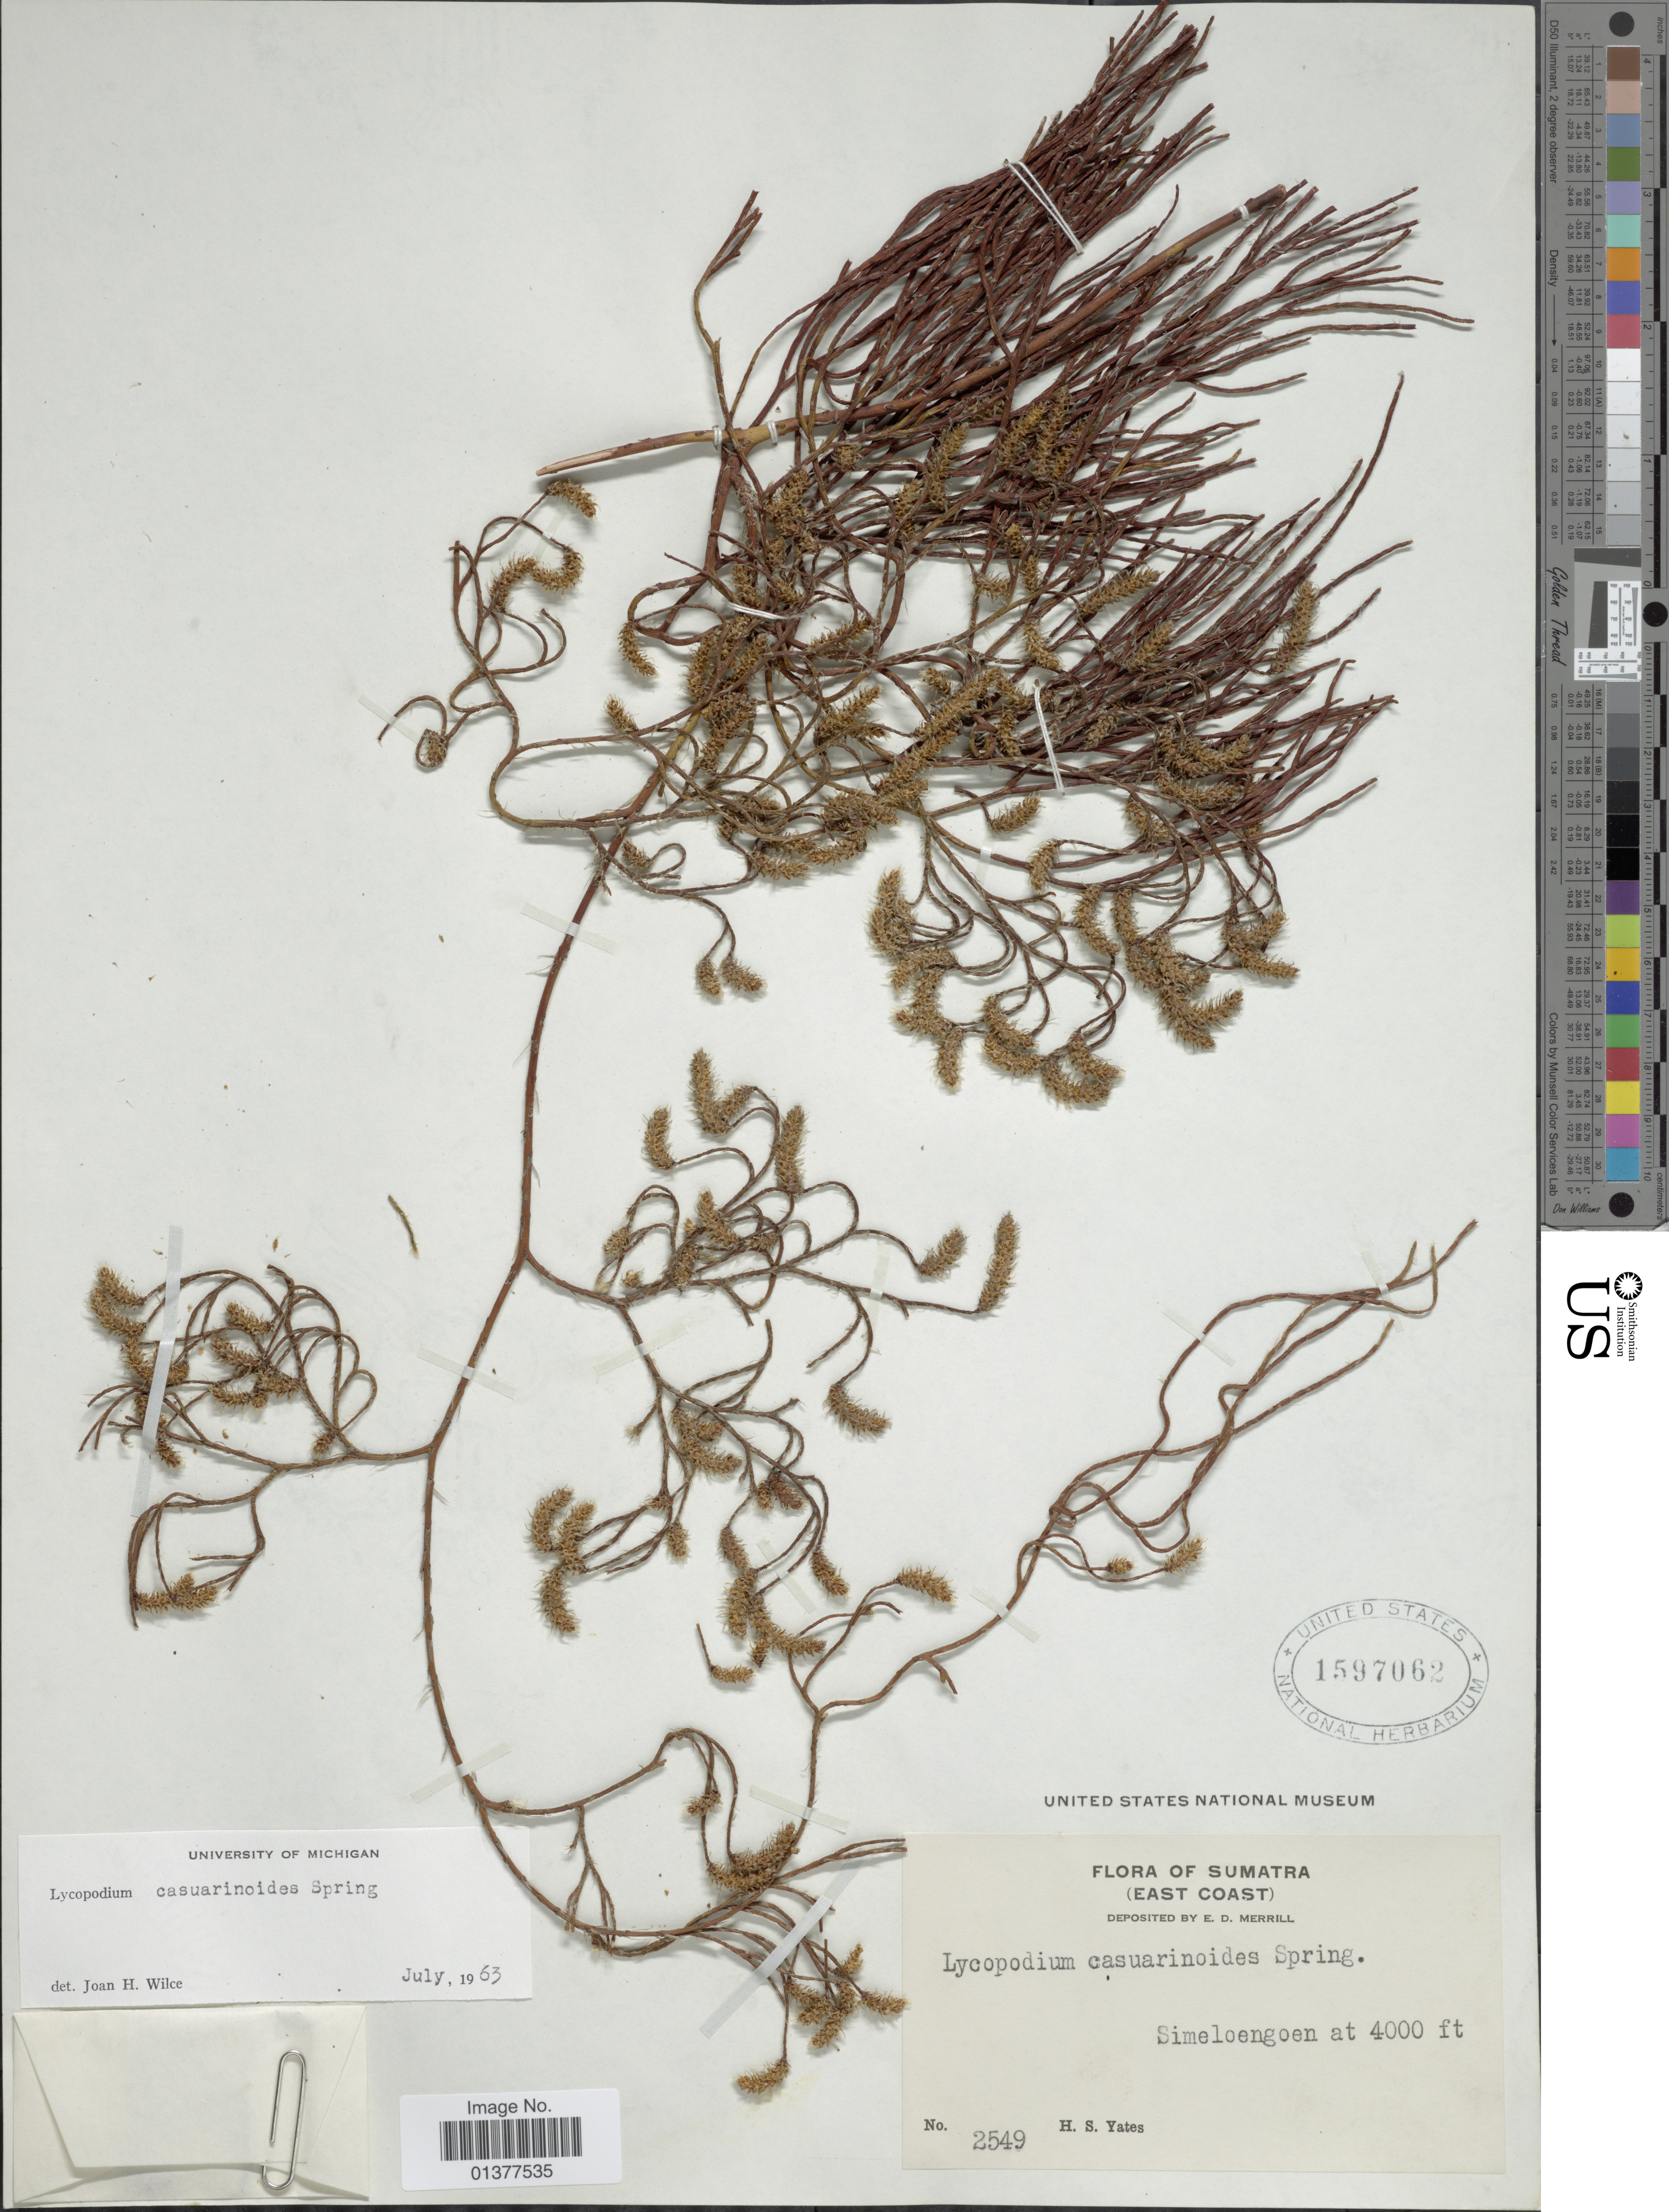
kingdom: Plantae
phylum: Tracheophyta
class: Lycopodiopsida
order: Lycopodiales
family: Lycopodiaceae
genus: Lycopodiastrum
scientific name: Lycopodiastrum casuarinoides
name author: (Spring) Holub ex R.D. Dixit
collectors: H. S. Yates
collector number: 2549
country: Indonesia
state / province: Sumatra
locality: East Coast, Simeloengoen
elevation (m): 1219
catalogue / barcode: US 1597062